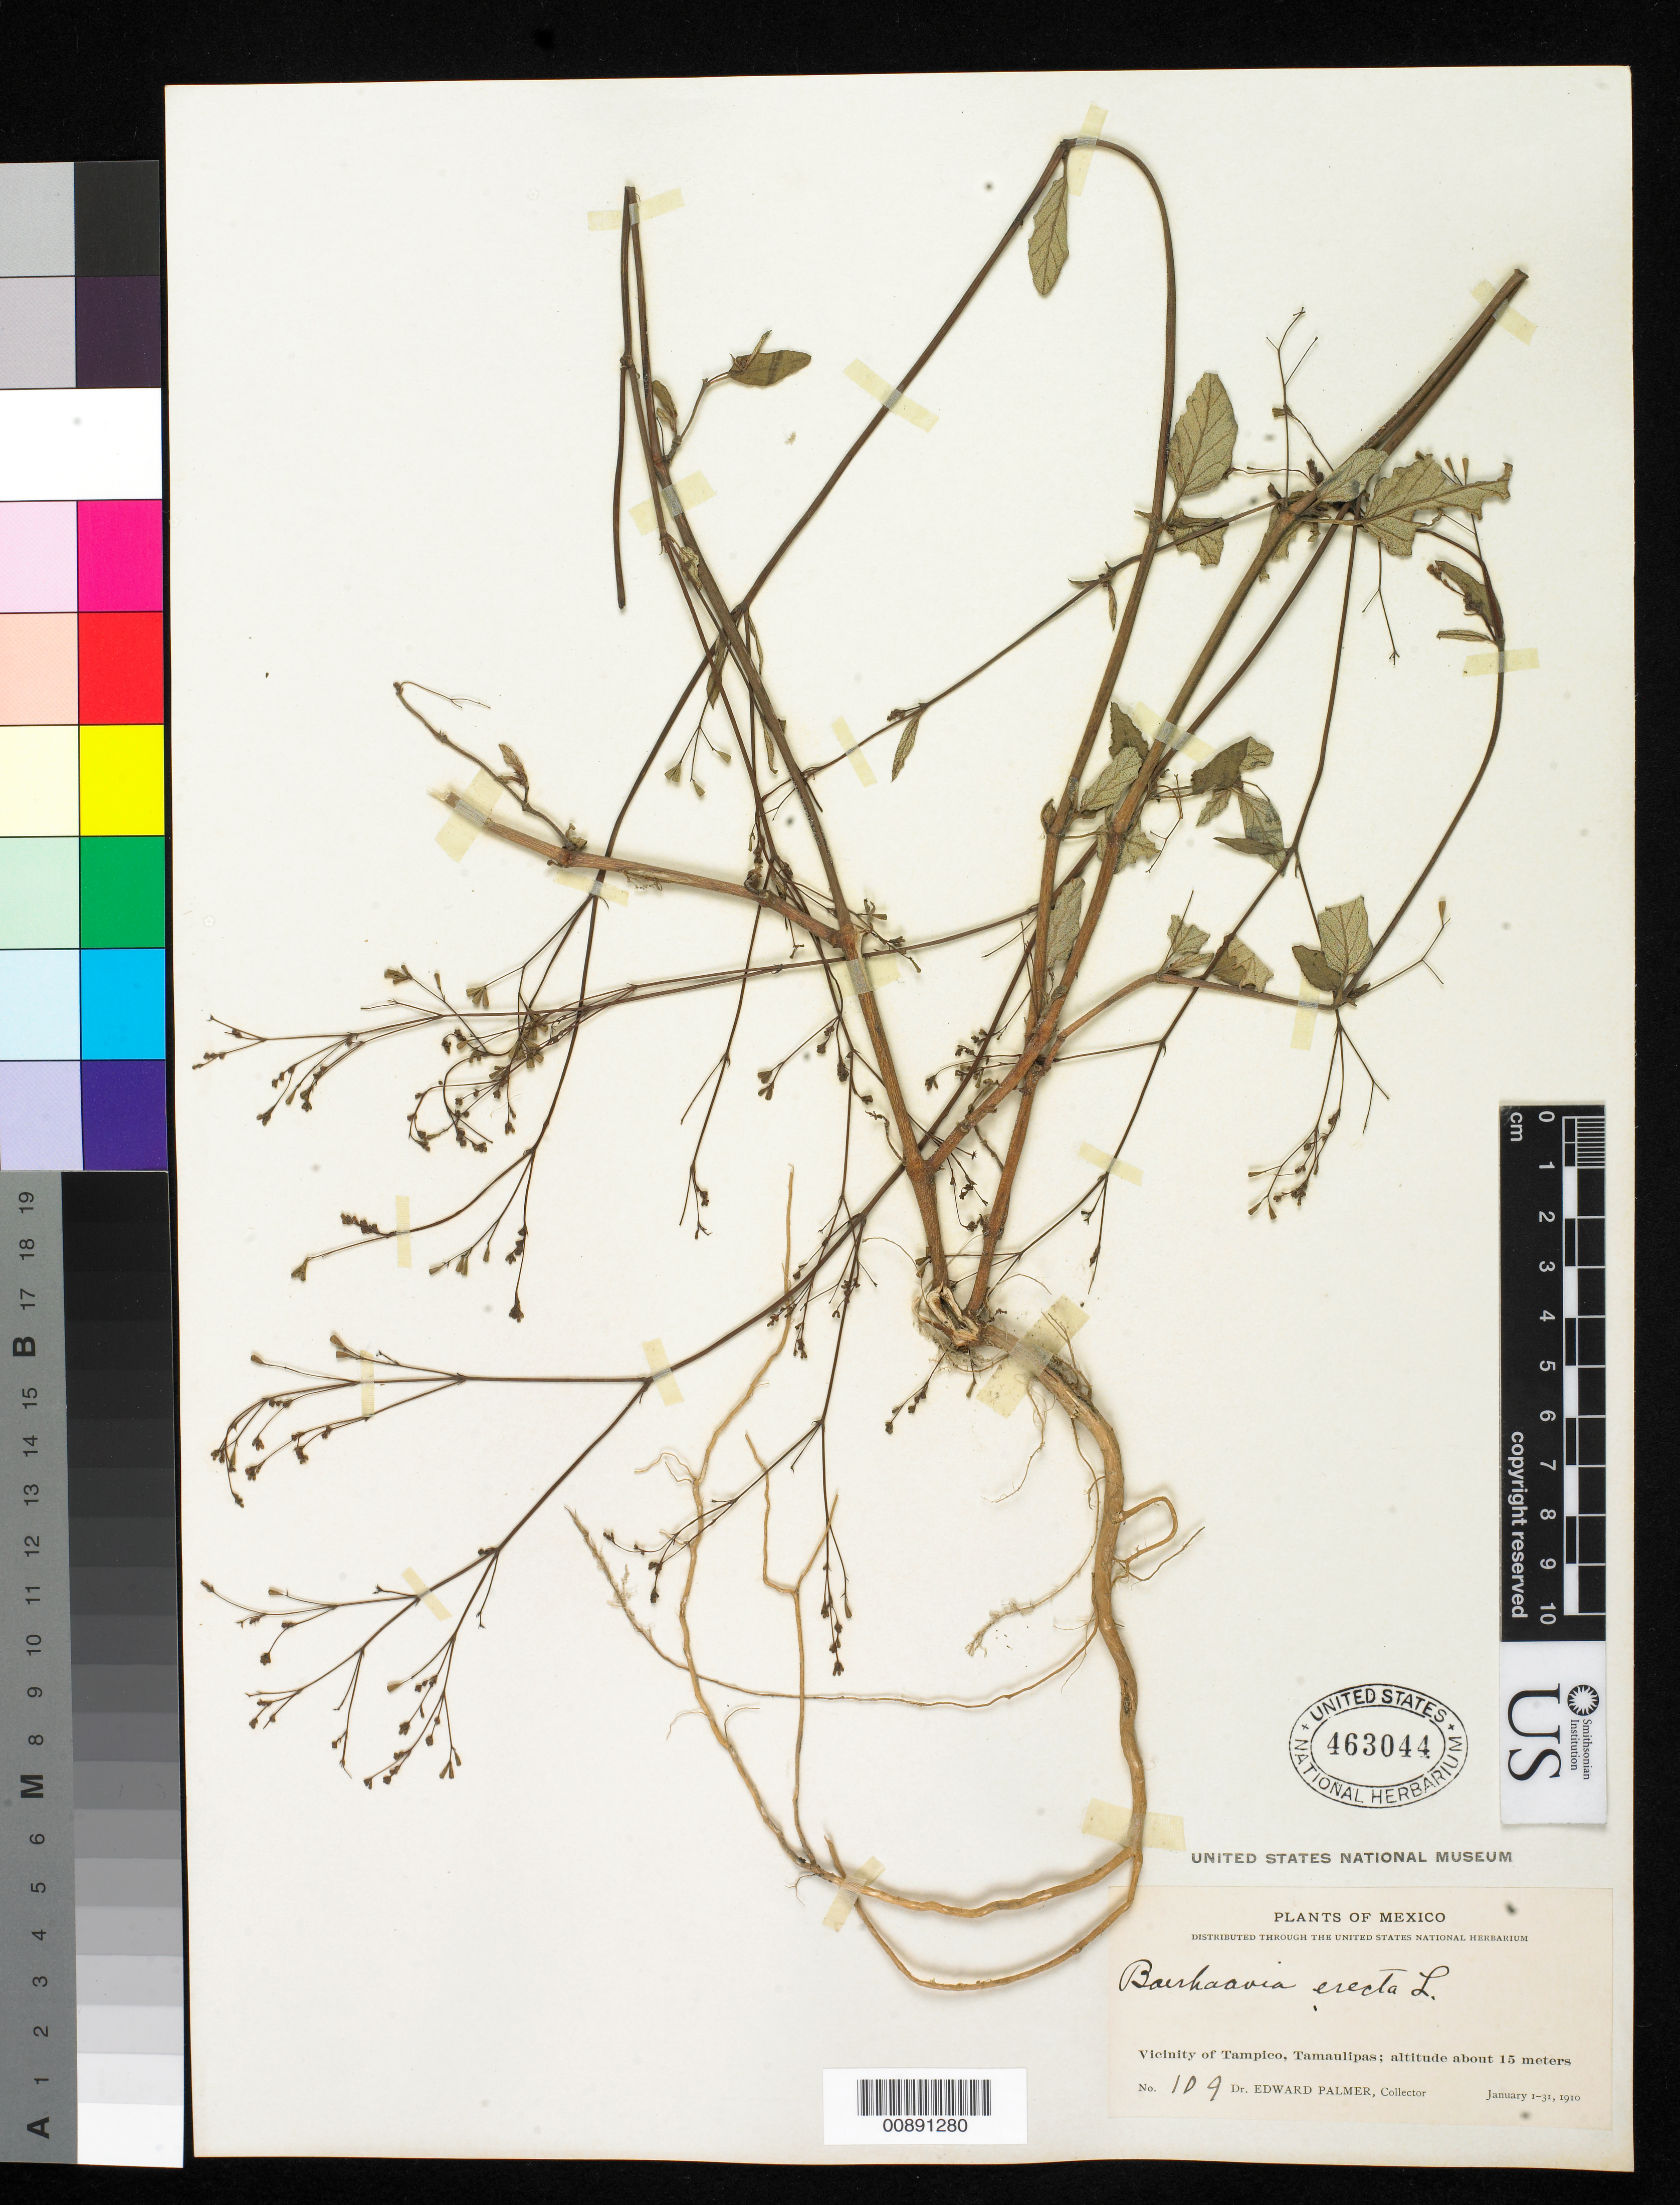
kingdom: Plantae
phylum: Tracheophyta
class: Magnoliopsida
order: Caryophyllales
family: Nyctaginaceae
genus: Boerhavia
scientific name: Boerhavia erecta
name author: L.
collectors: E. Palmer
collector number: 109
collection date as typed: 01 Jan 1910 to 31 Jan 1910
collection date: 1910-01-01/1910-01-31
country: Mexico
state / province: Tamaulipas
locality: Vicinity of Tampico, Tamaulipas.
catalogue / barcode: US 463044